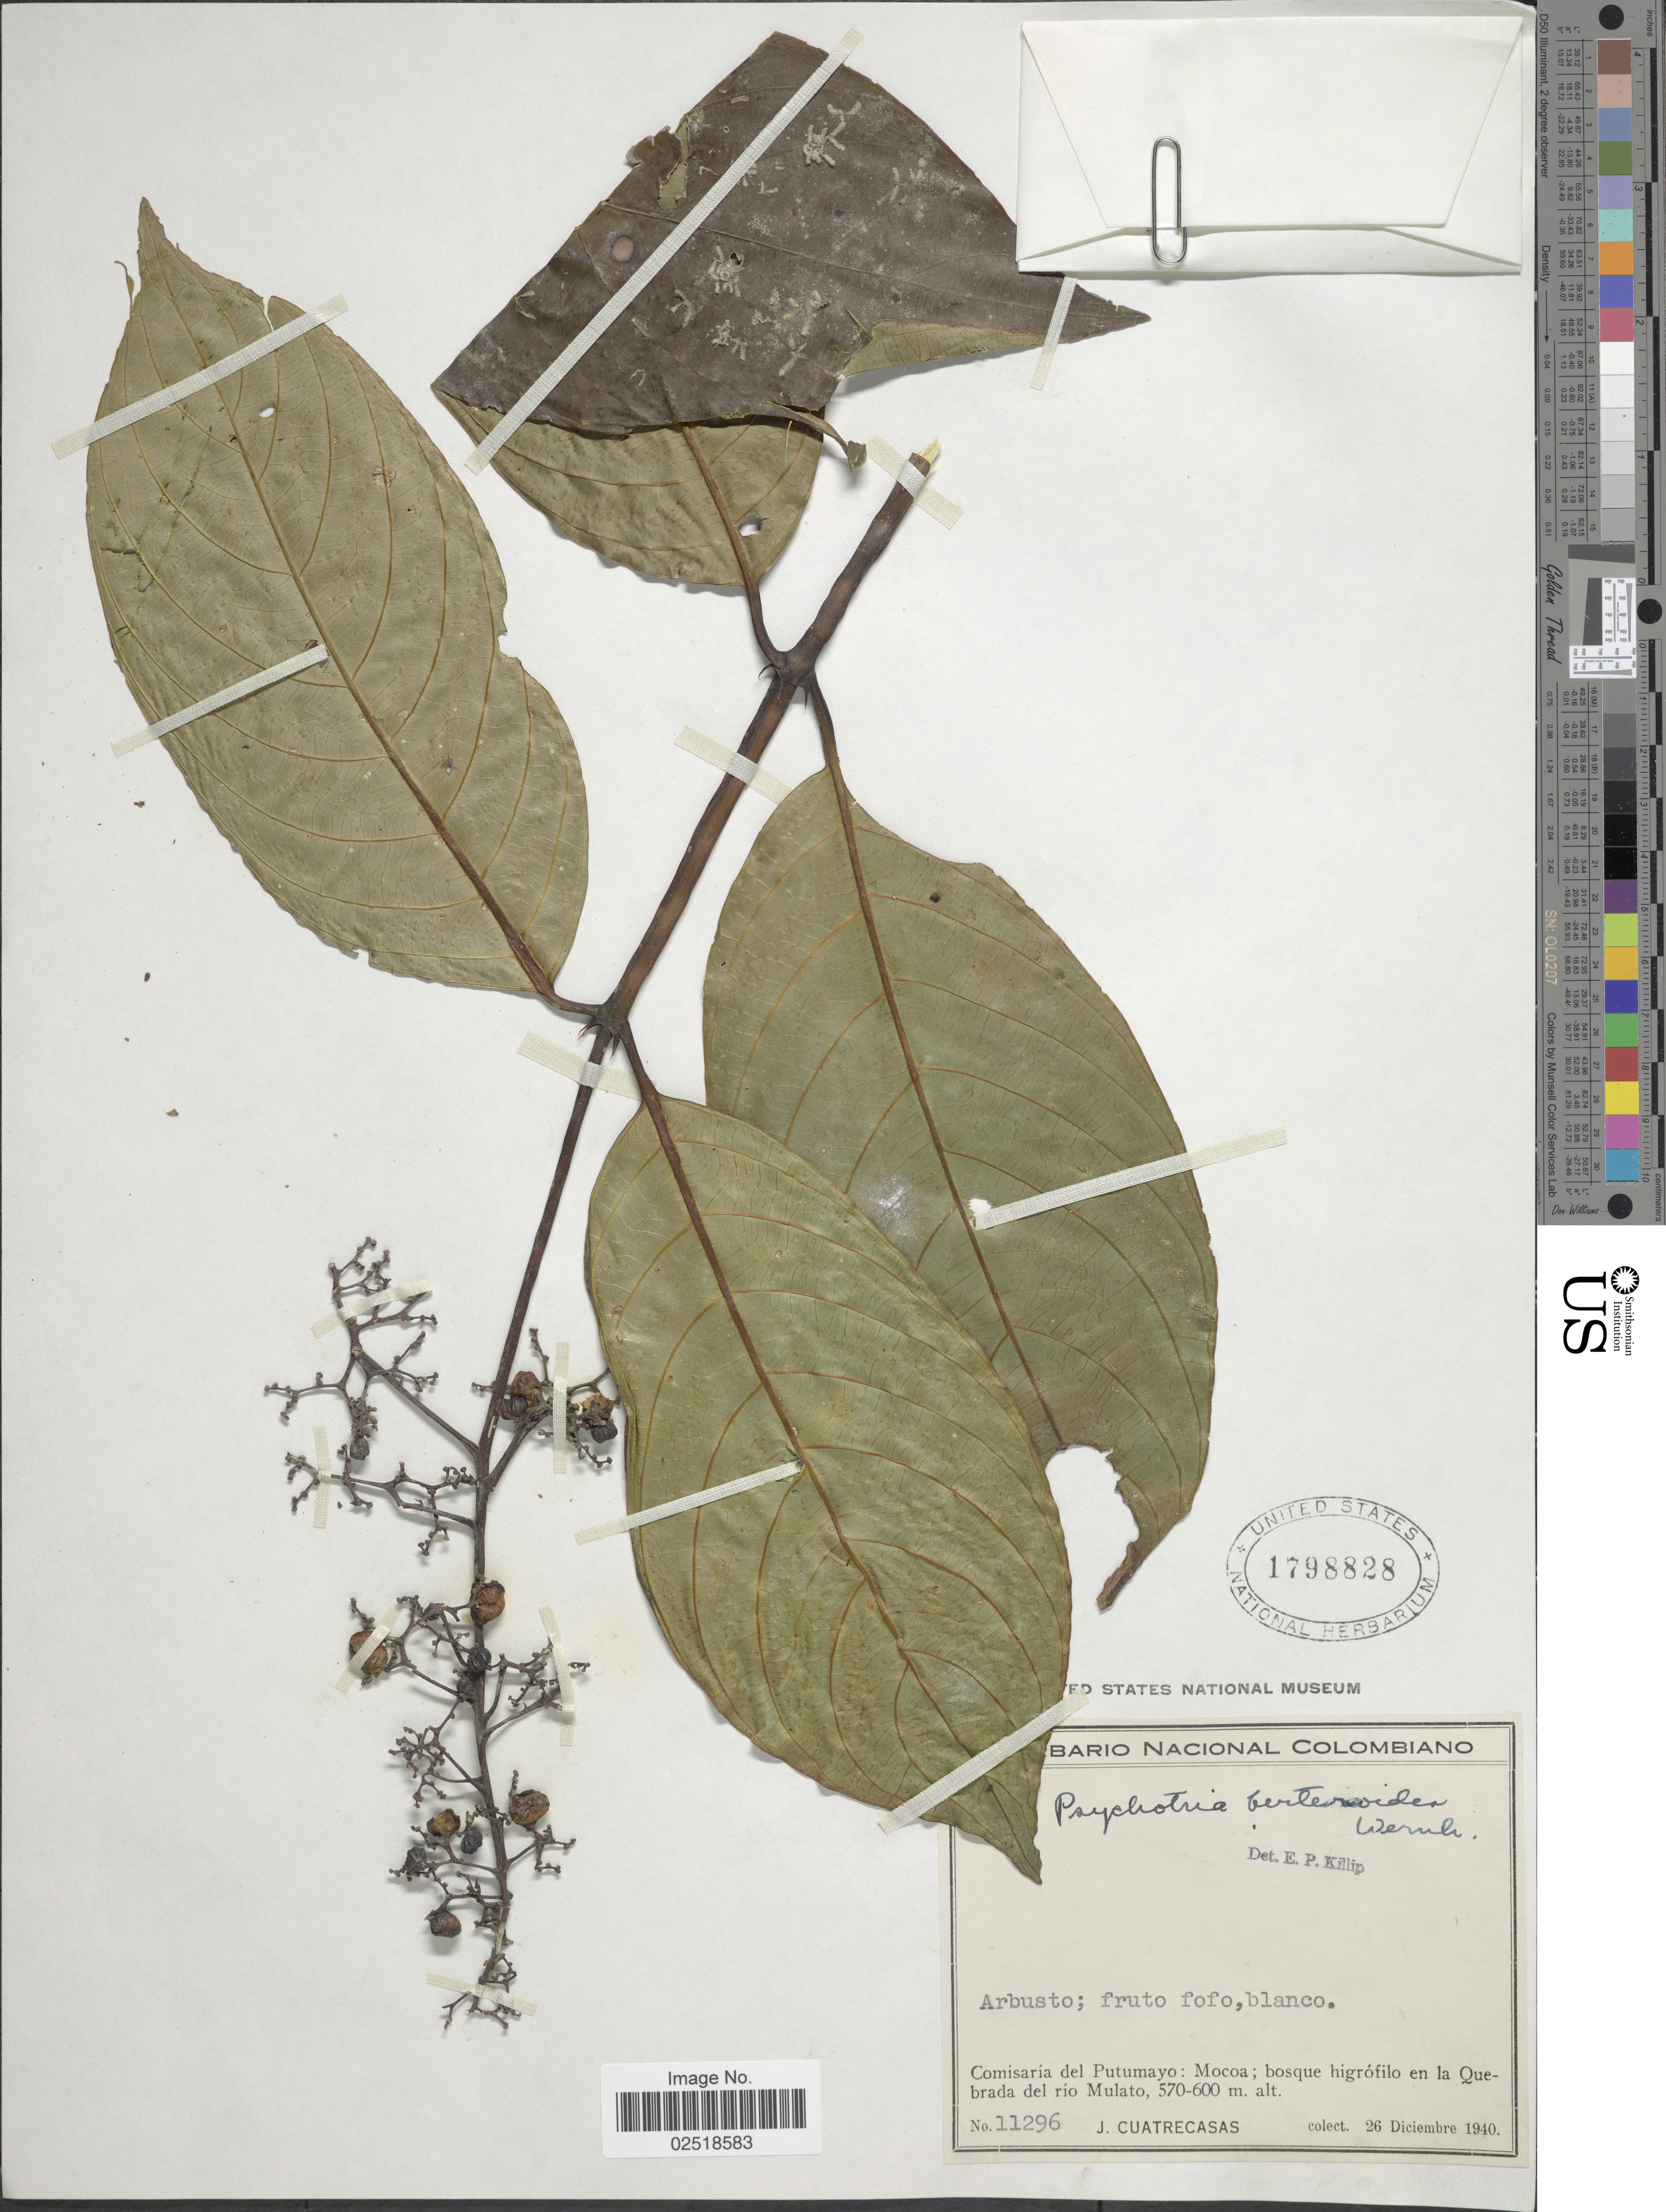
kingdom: Plantae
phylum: Tracheophyta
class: Magnoliopsida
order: Gentianales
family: Rubiaceae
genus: Psychotria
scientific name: Psychotria bertieroides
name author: Wernham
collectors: J. Cuatrecasas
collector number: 11296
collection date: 1940-12-26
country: Colombia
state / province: Putumayo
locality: Comisaría del Putumayo: Mocoa; bosque higrófilo en la Quebrada del río Mulato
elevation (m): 570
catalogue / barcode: US 1798828